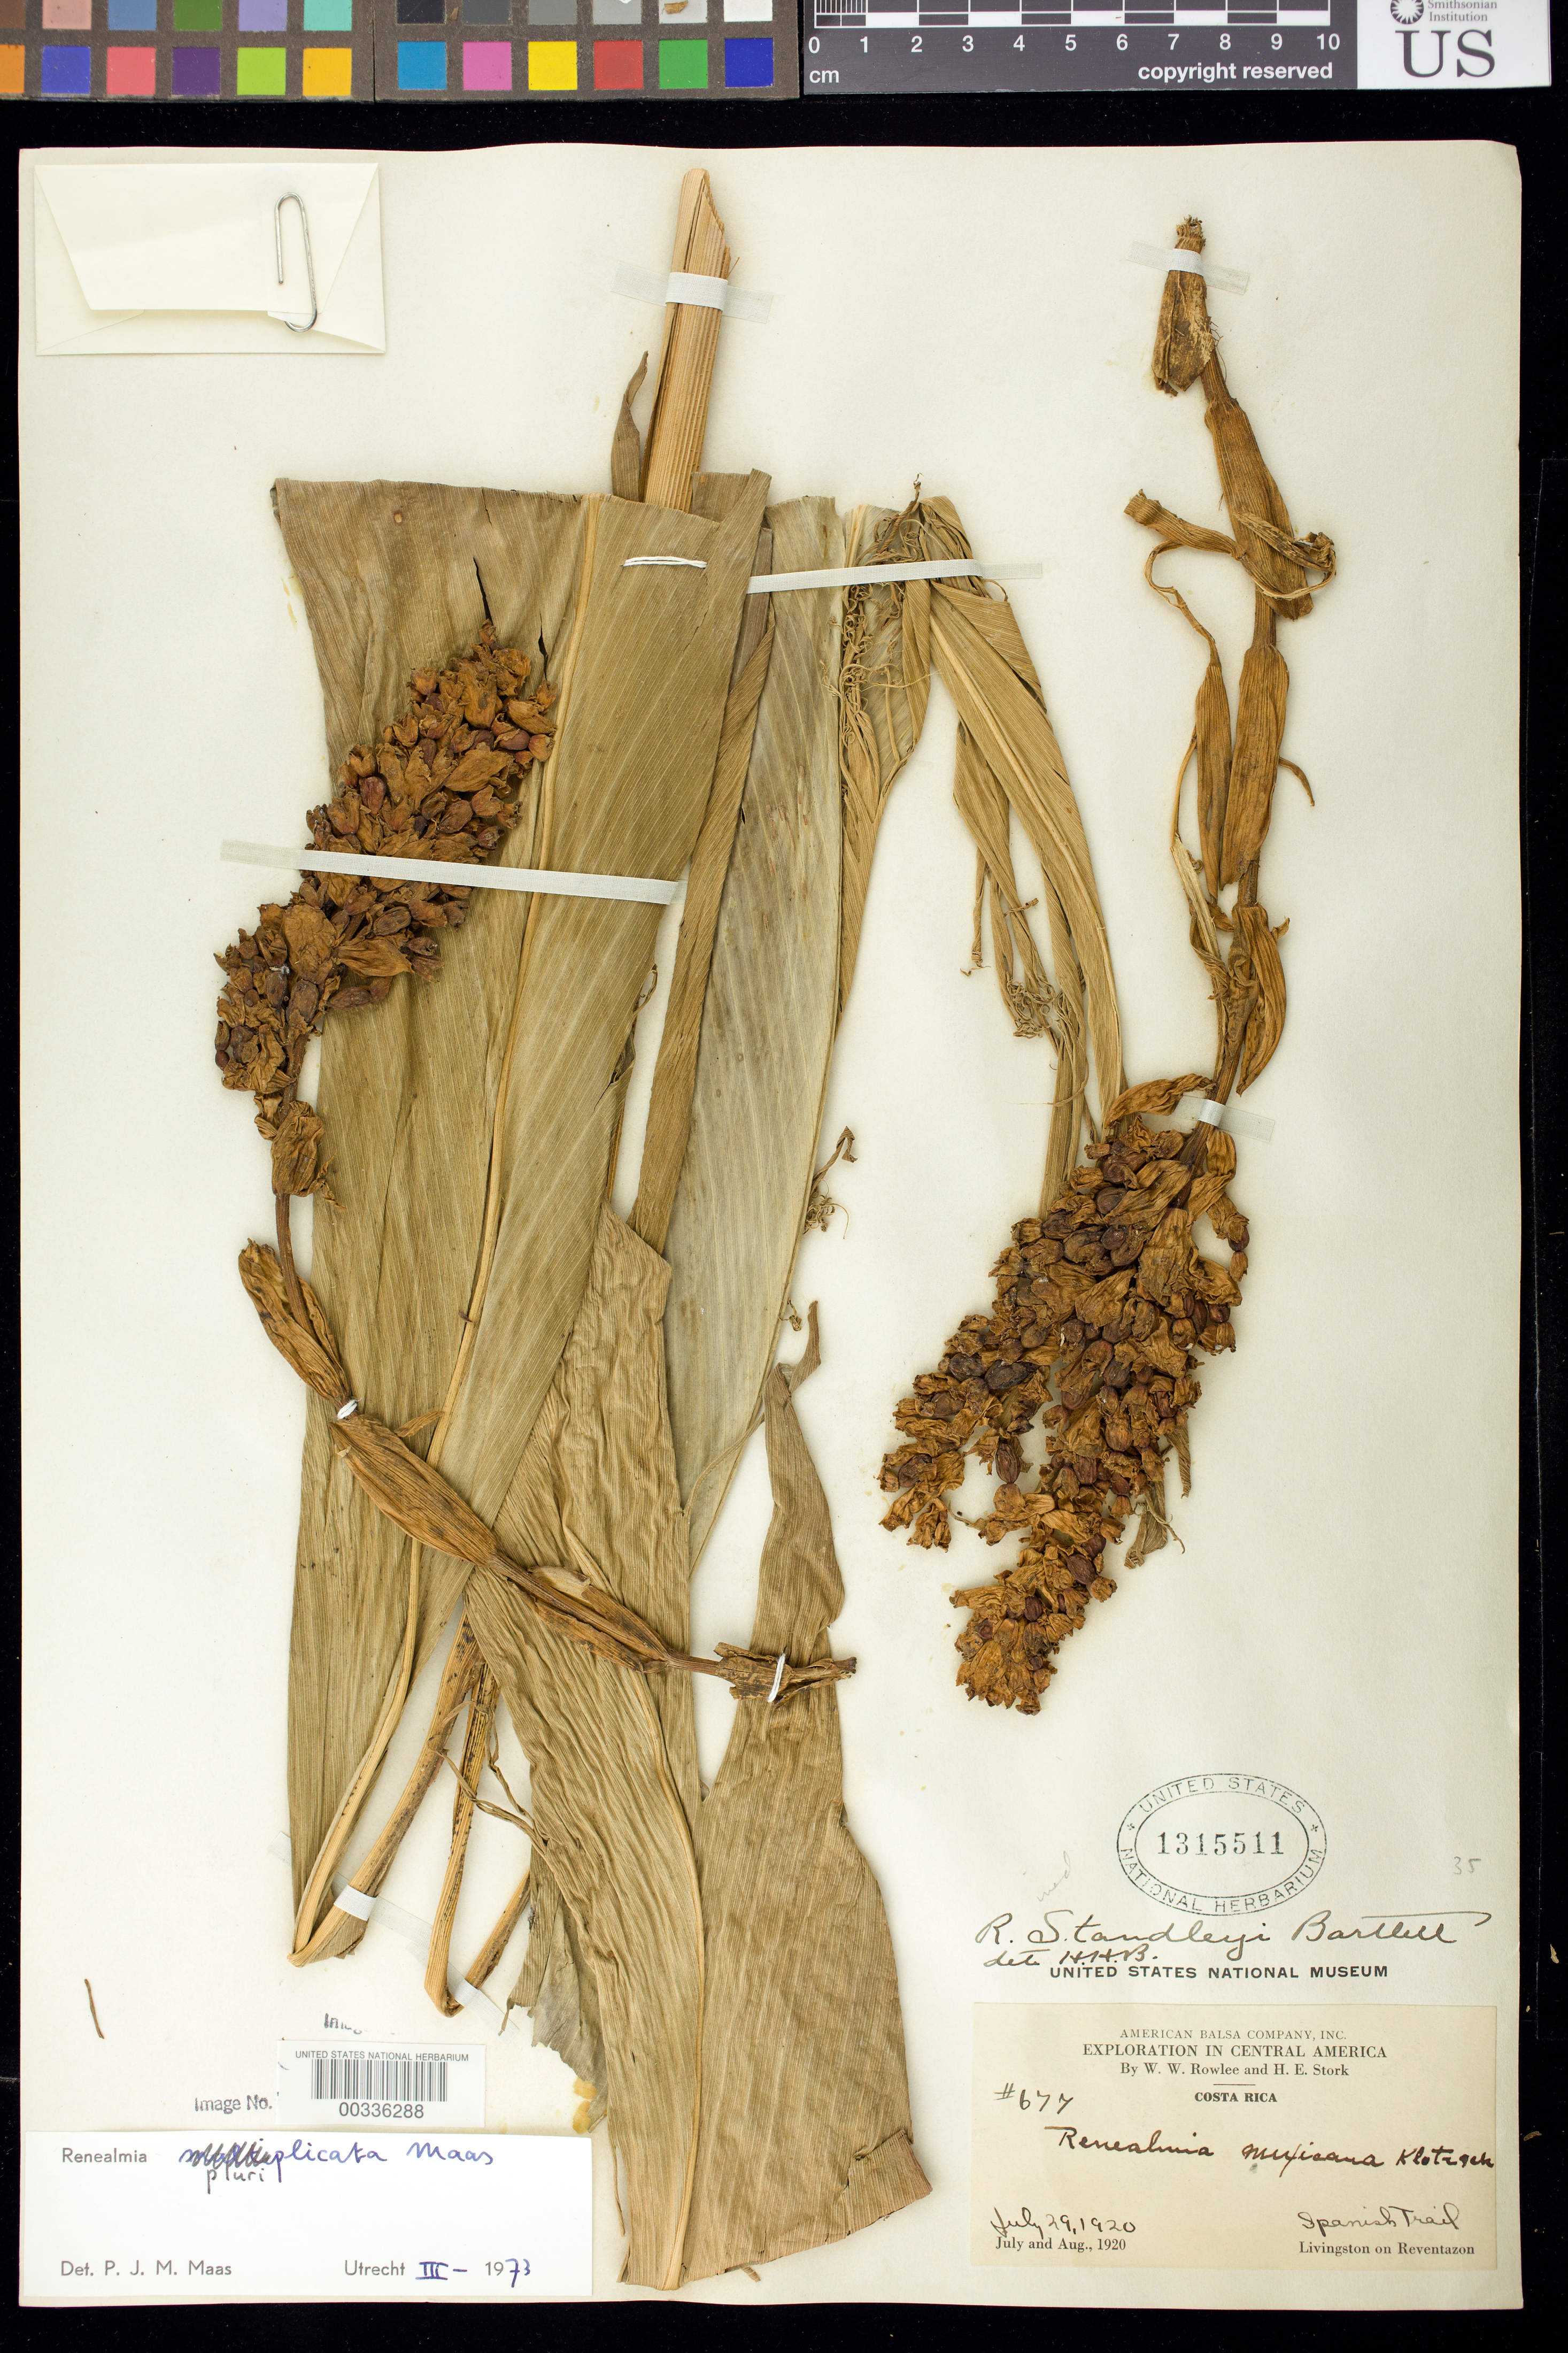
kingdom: Plantae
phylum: Tracheophyta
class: Liliopsida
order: Zingiberales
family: Zingiberaceae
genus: Renealmia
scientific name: Renealmia pluriplicata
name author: Maas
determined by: Maas, Paul J. M.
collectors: W. W. Rowlee & H. E. Stork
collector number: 677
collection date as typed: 29 Jul 1920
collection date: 1920-07-29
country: Costa Rica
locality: Spanish Trail, Livingston on Reventazon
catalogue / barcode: US 1315511